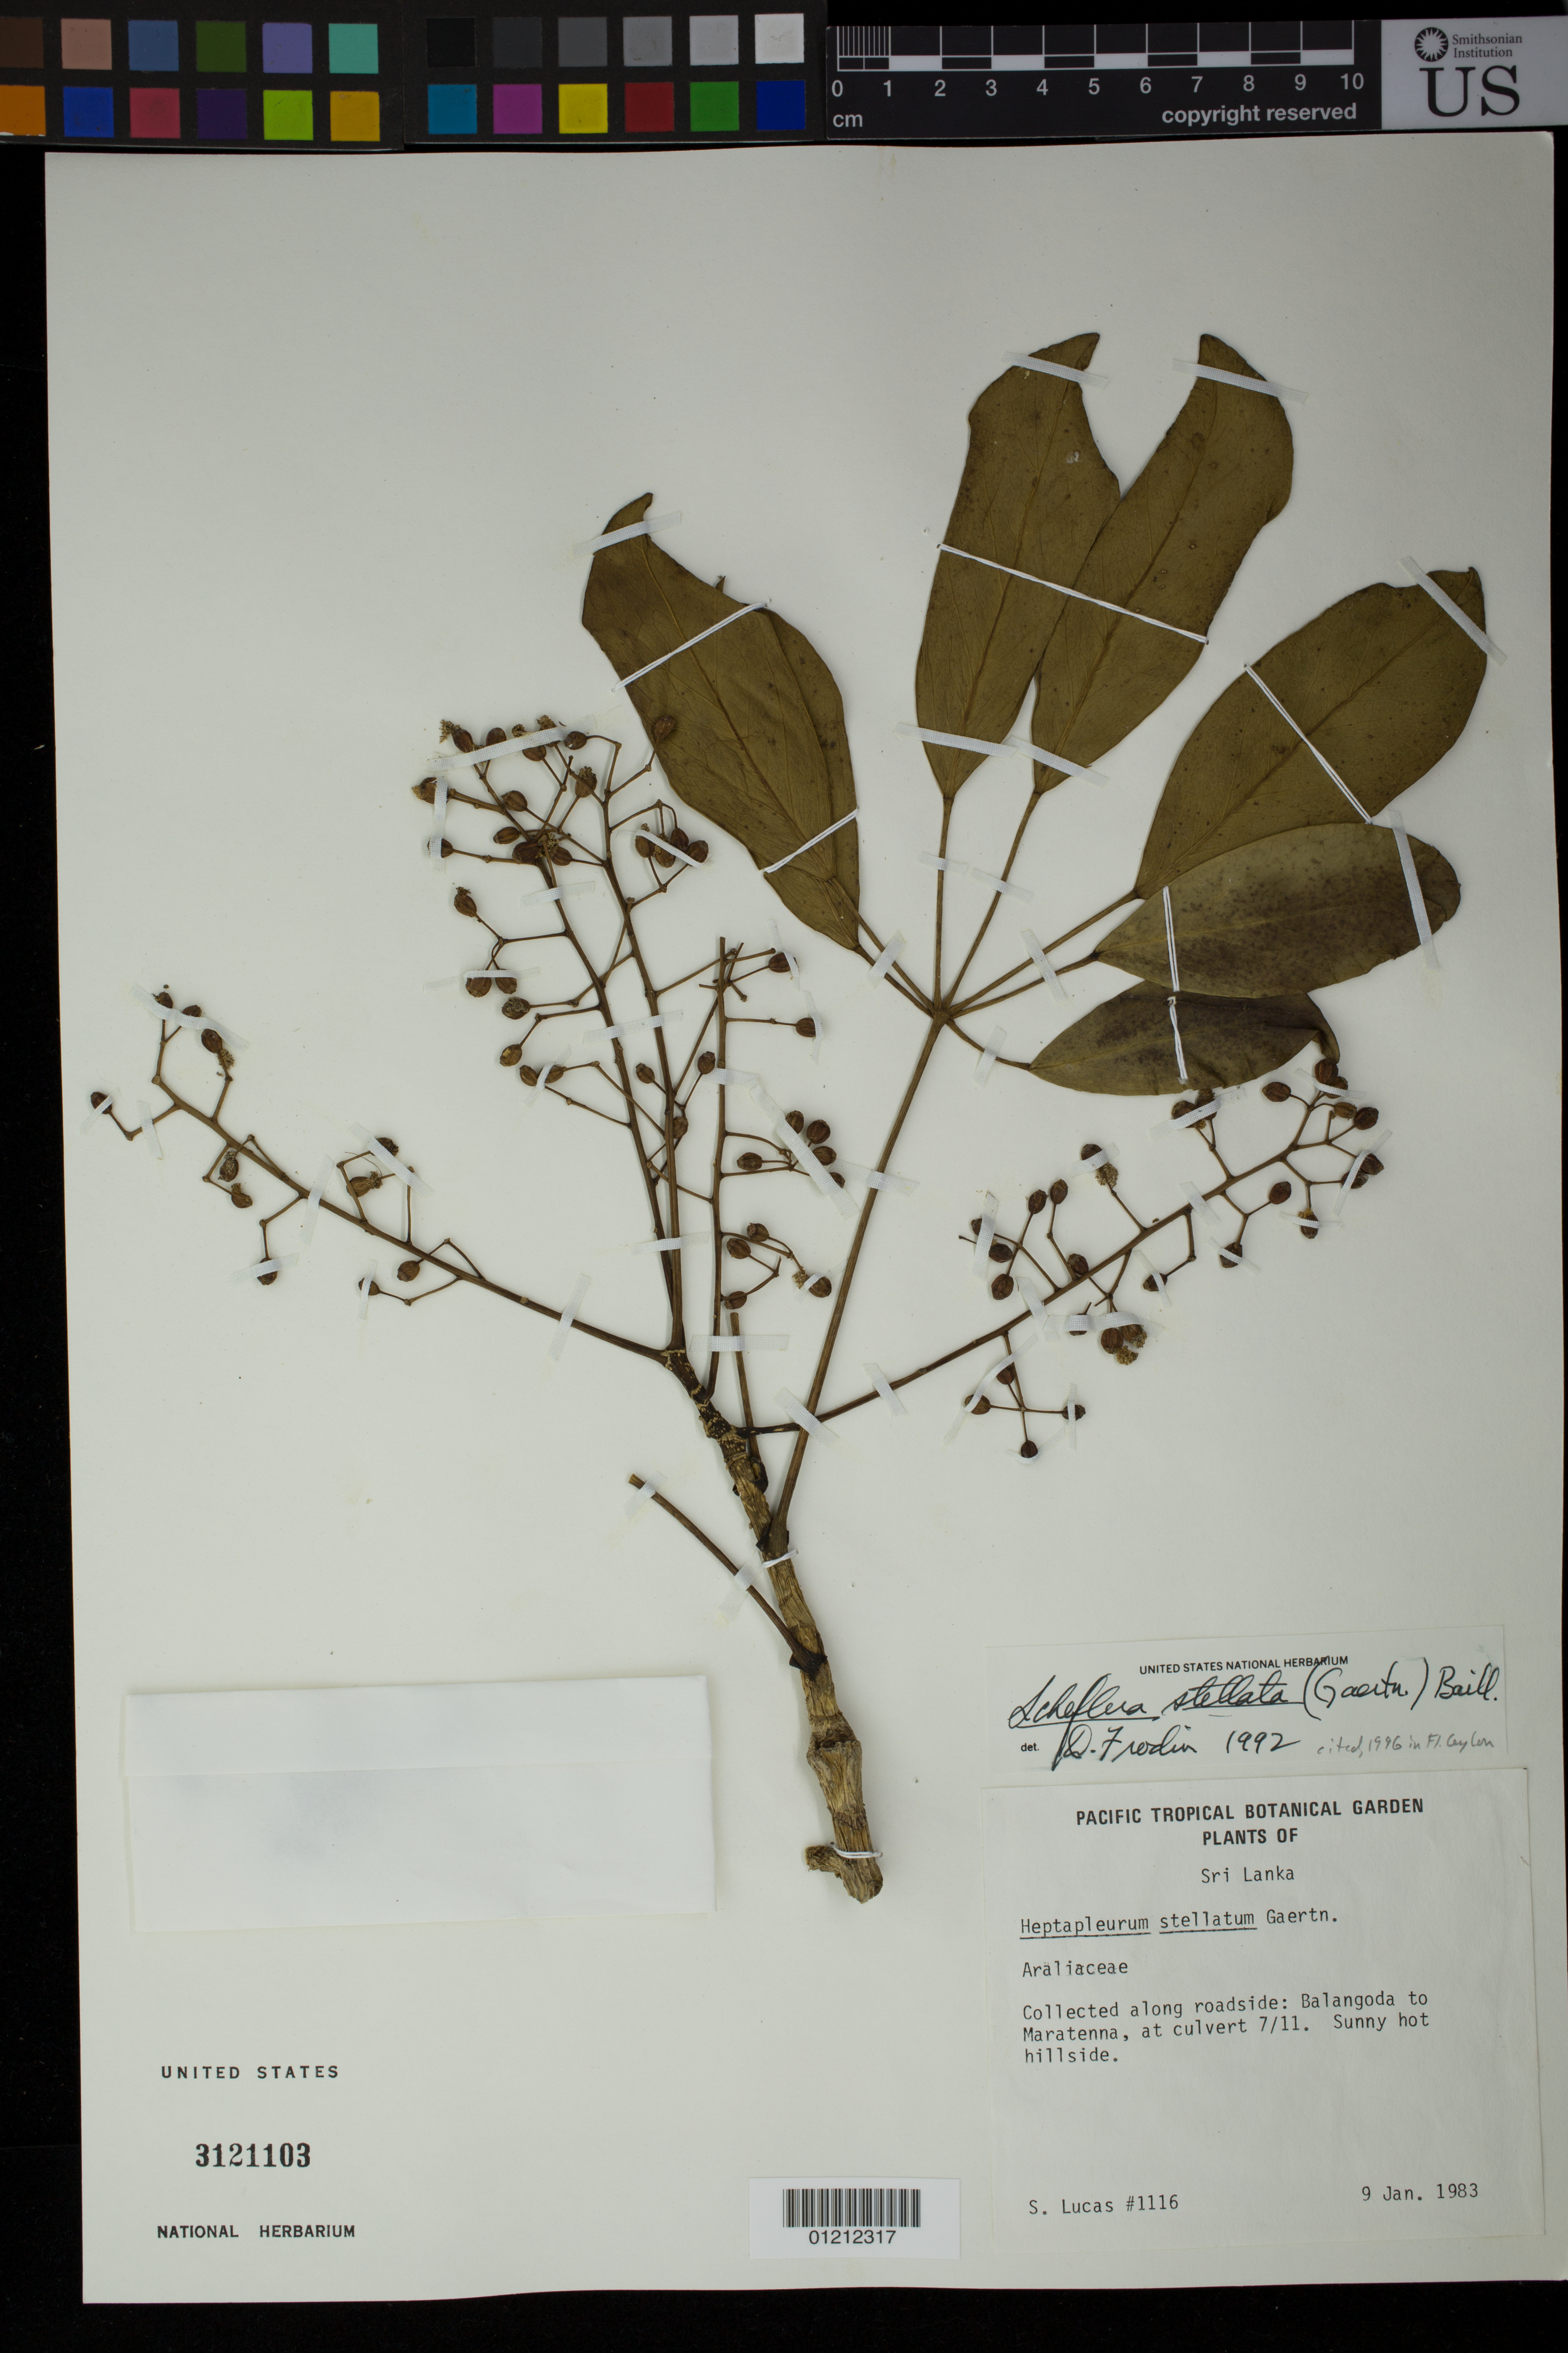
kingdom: Plantae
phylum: Tracheophyta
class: Magnoliopsida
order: Apiales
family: Araliaceae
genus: Schefflera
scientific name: Schefflera stellata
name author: (Gaertn.) Baill.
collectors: S. Lucas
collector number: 1116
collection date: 1983-01-09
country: Sri Lanka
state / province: Sabaragamuwa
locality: Collected along roadside: Balangoda to Maratenna, at culvert 7/11. Sunny, hot, hillside.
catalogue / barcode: US 3121103